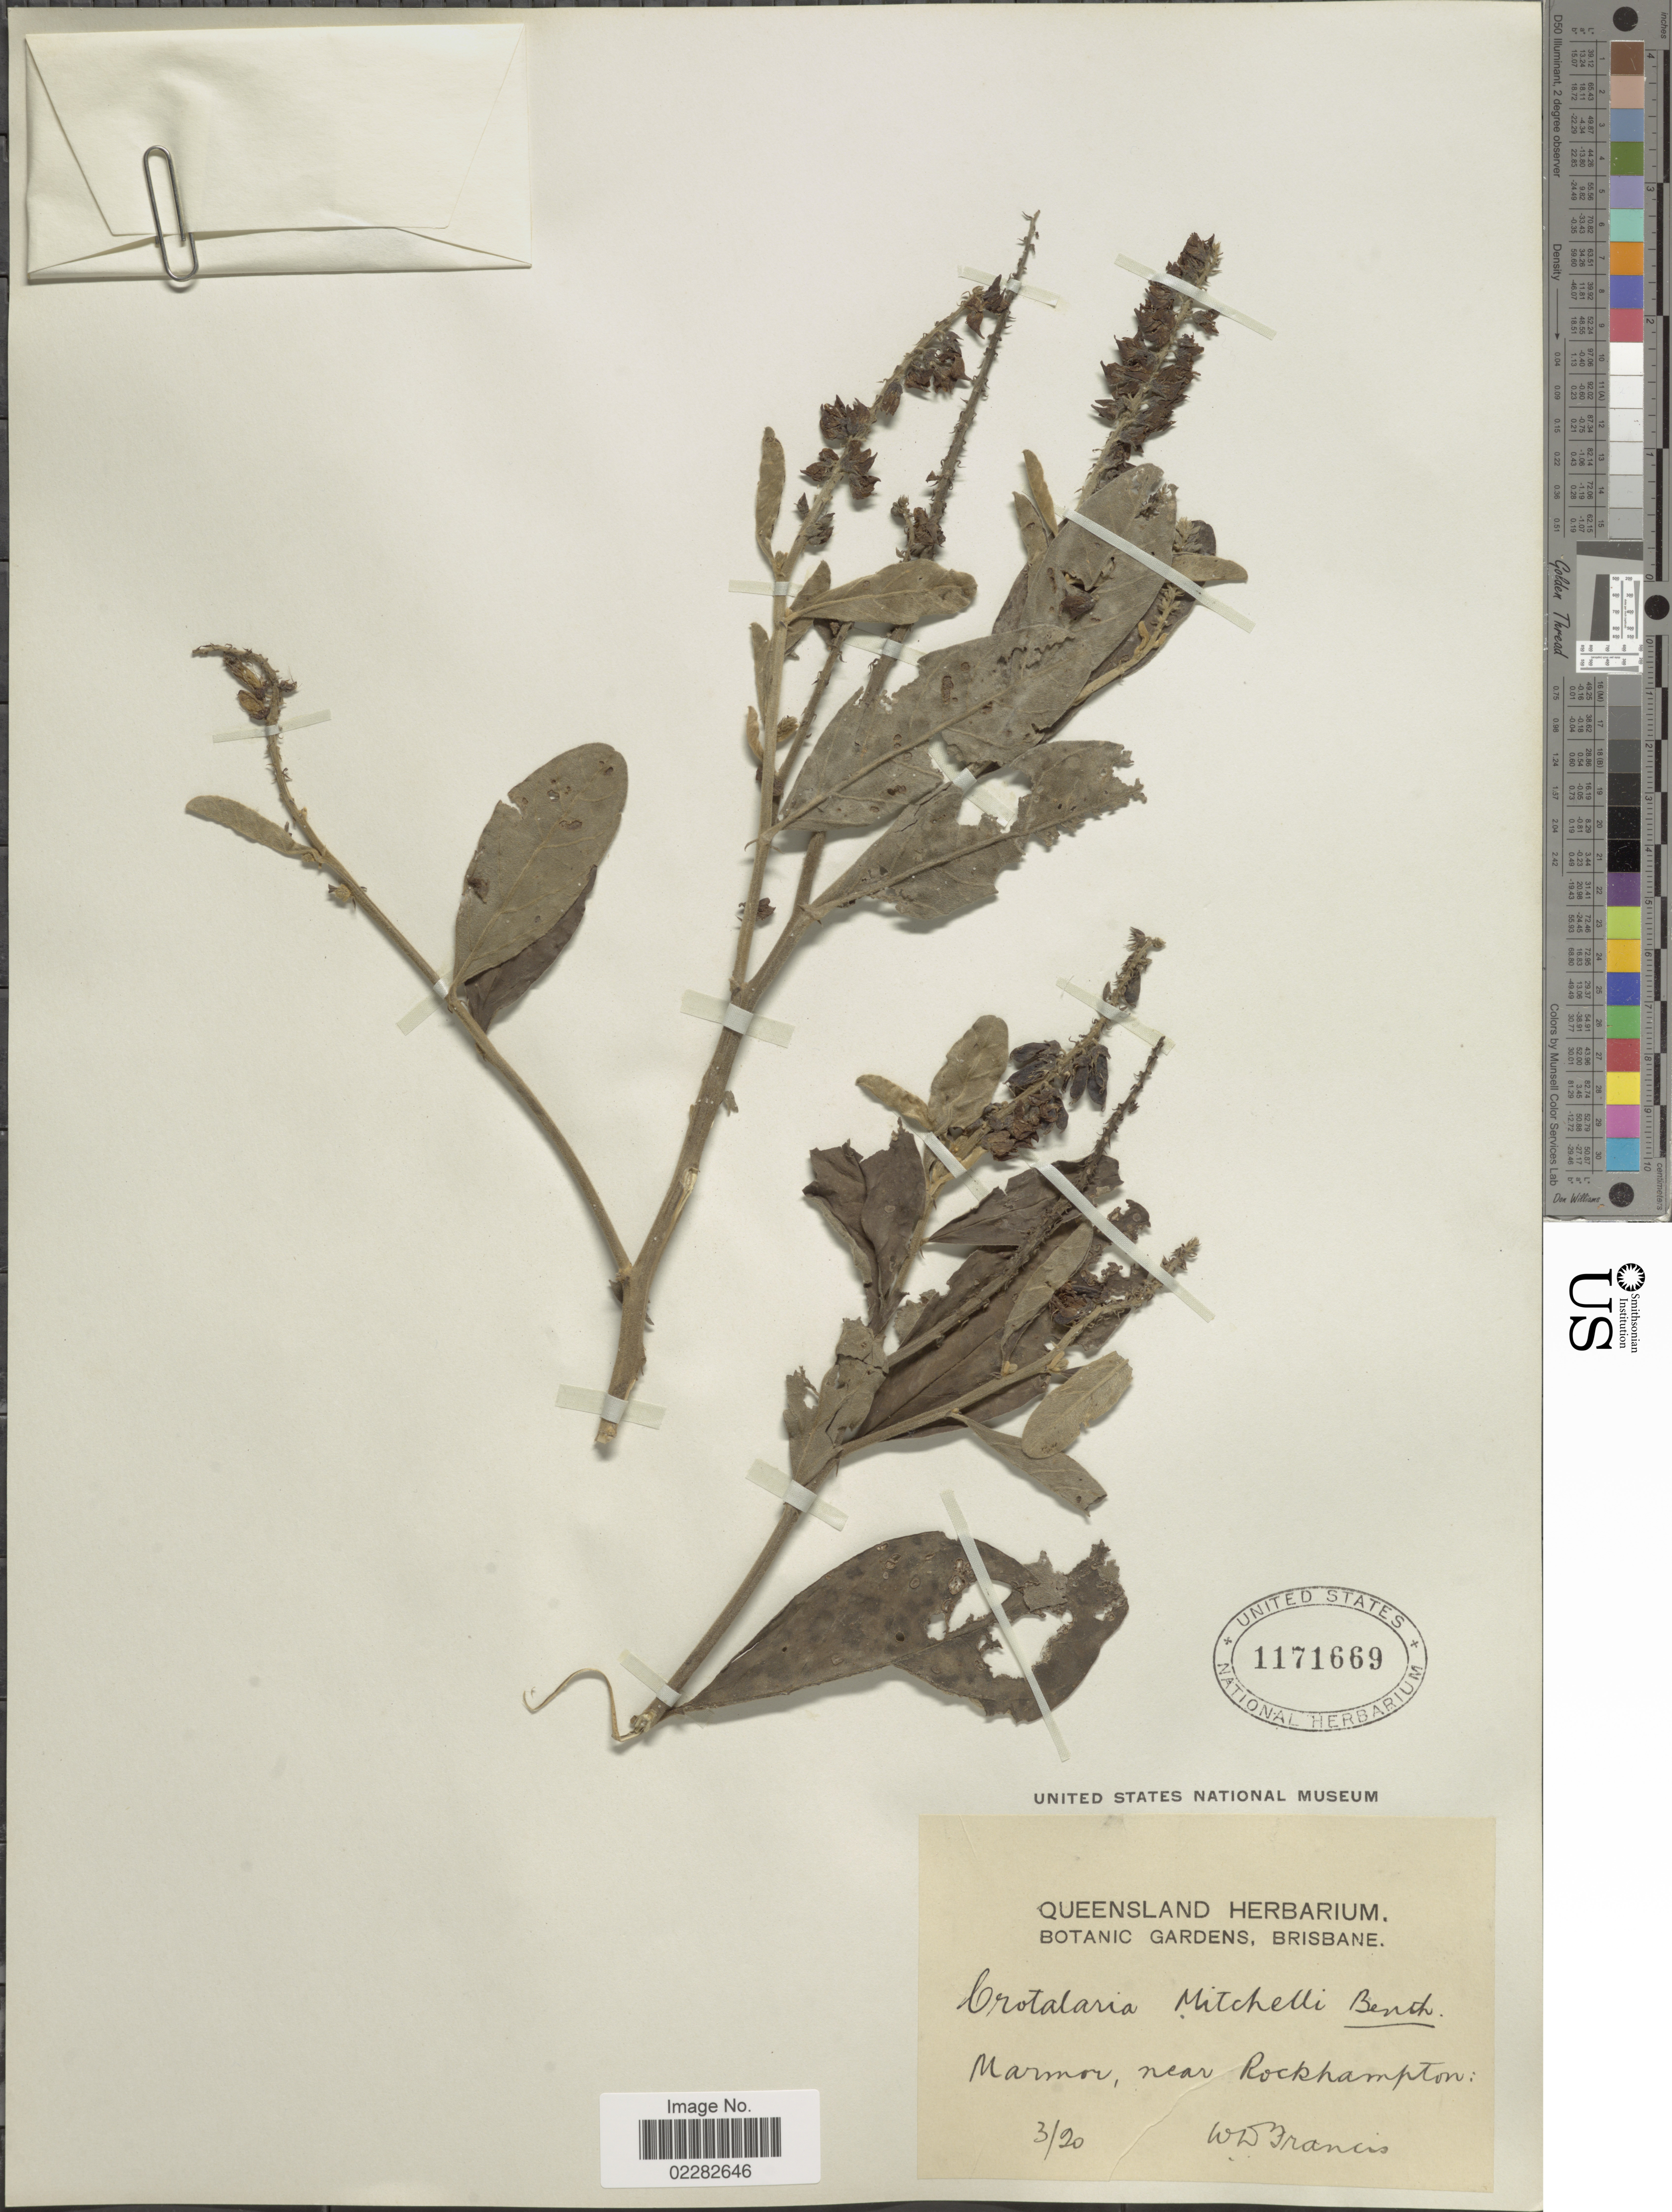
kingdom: Plantae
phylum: Tracheophyta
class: Magnoliopsida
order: Fabales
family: Fabaceae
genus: Crotalaria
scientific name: Crotalaria mitchelli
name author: F. Muell.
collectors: W. Francis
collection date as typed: Transcribed d/m/y: /3/20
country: Australia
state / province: Queensland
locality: Marmor, near Rockhampton.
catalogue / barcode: US 1171669